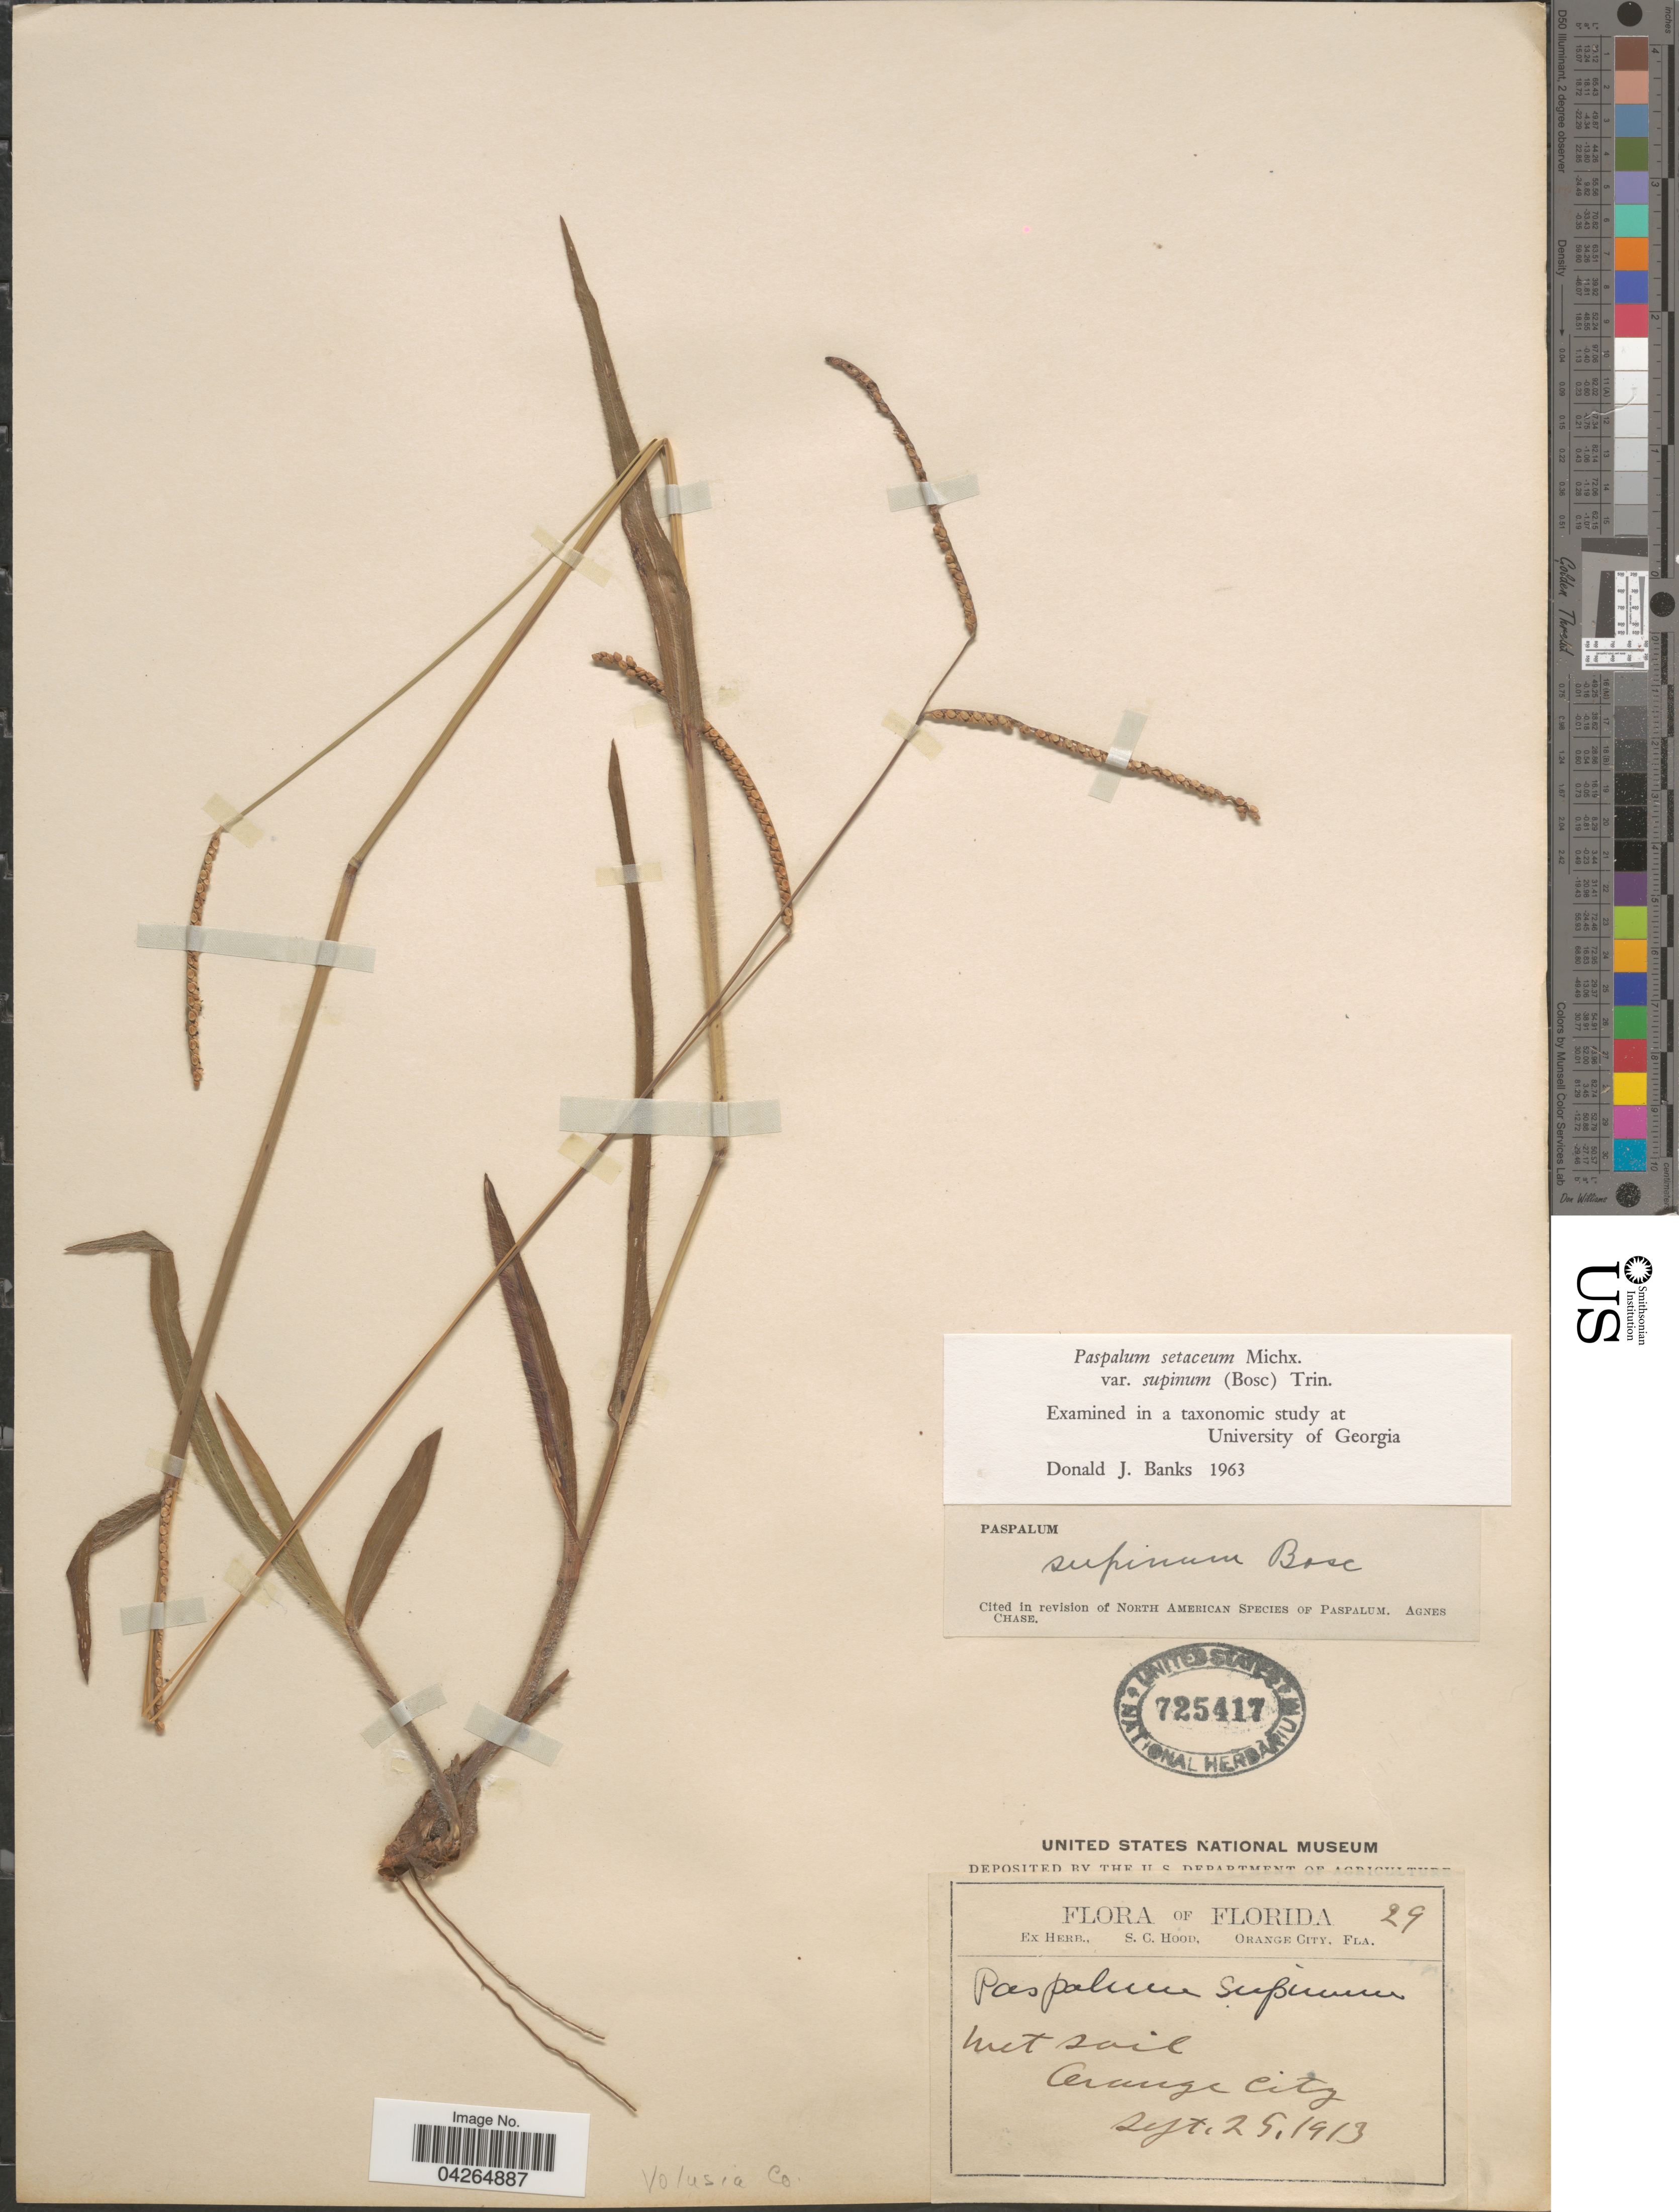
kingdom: Plantae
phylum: Tracheophyta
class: Liliopsida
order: Poales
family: Poaceae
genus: Paspalum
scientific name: Paspalum setaceum var. supinum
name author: (Bosc ex Poir.) Trin.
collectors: S. Hood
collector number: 29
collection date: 1913-09-25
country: United States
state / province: Florida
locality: Orange City. Volusia Co.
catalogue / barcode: US 725417